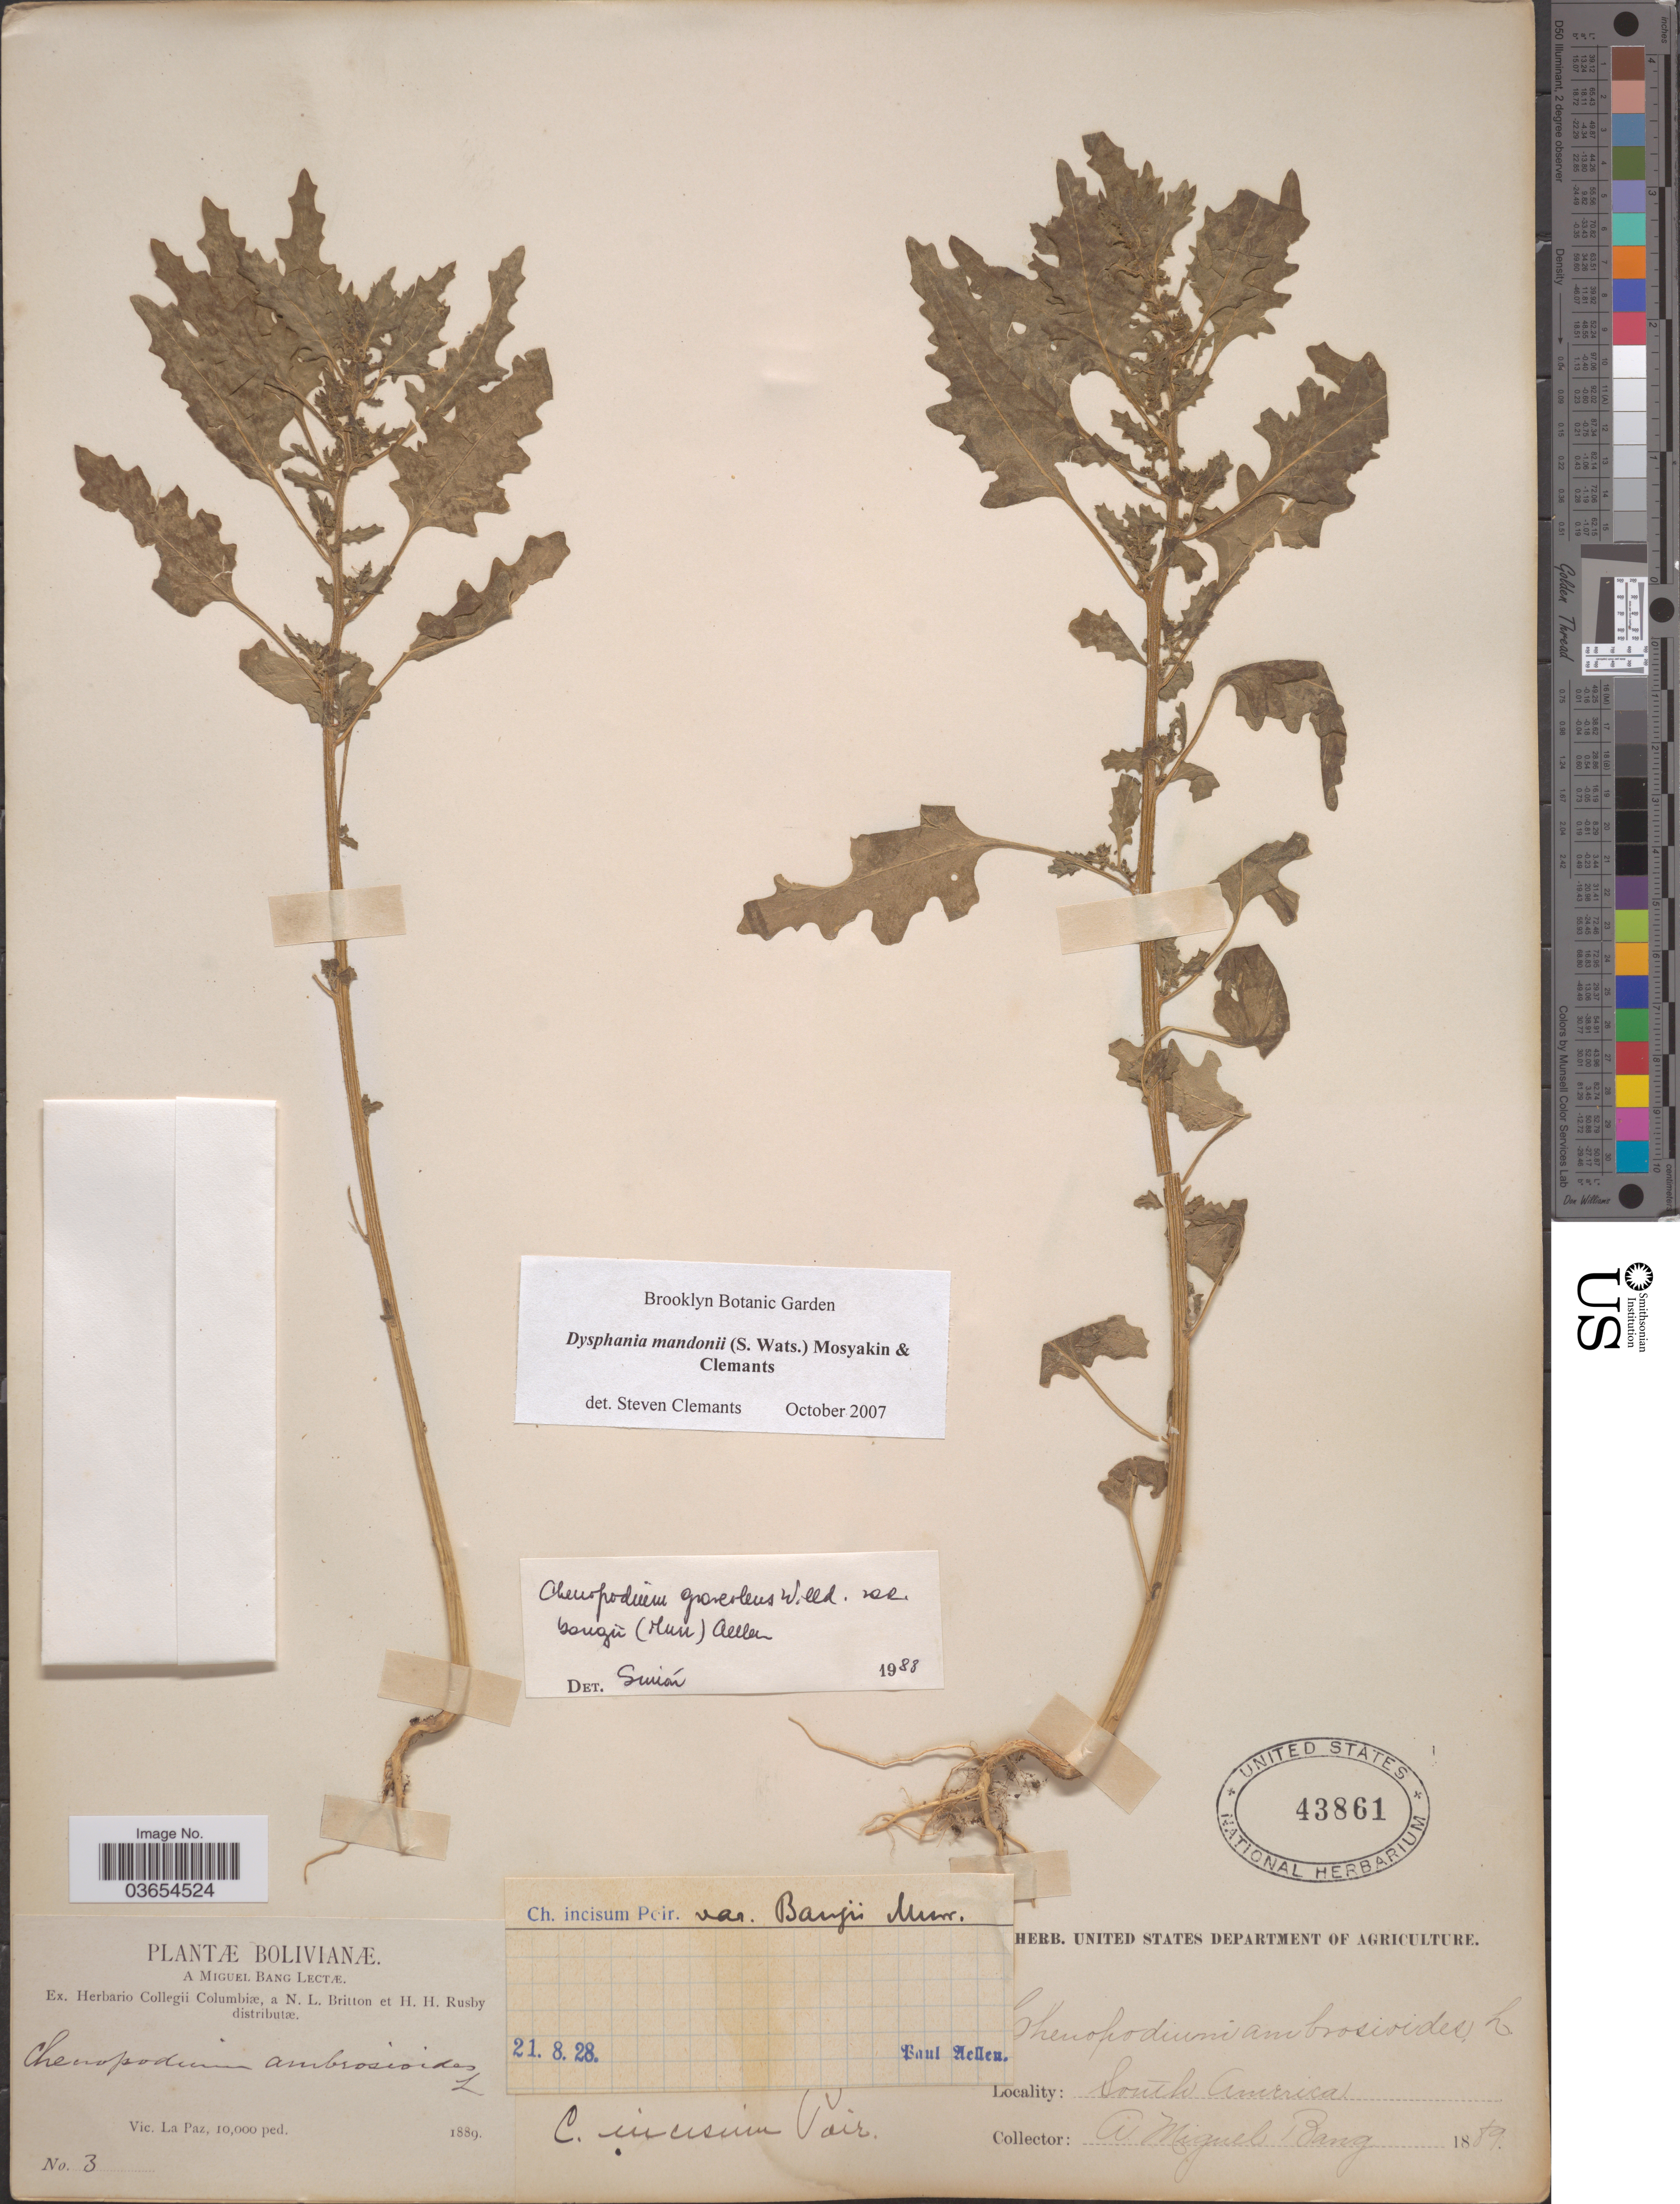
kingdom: Plantae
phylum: Tracheophyta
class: Magnoliopsida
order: Caryophyllales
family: Amaranthaceae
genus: Chenopodium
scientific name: Chenopodium incisum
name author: Poir.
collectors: M. Bang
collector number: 3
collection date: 1889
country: Bolivia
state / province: La Paz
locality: Vic. La Paz.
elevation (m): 3048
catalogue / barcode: US 43861